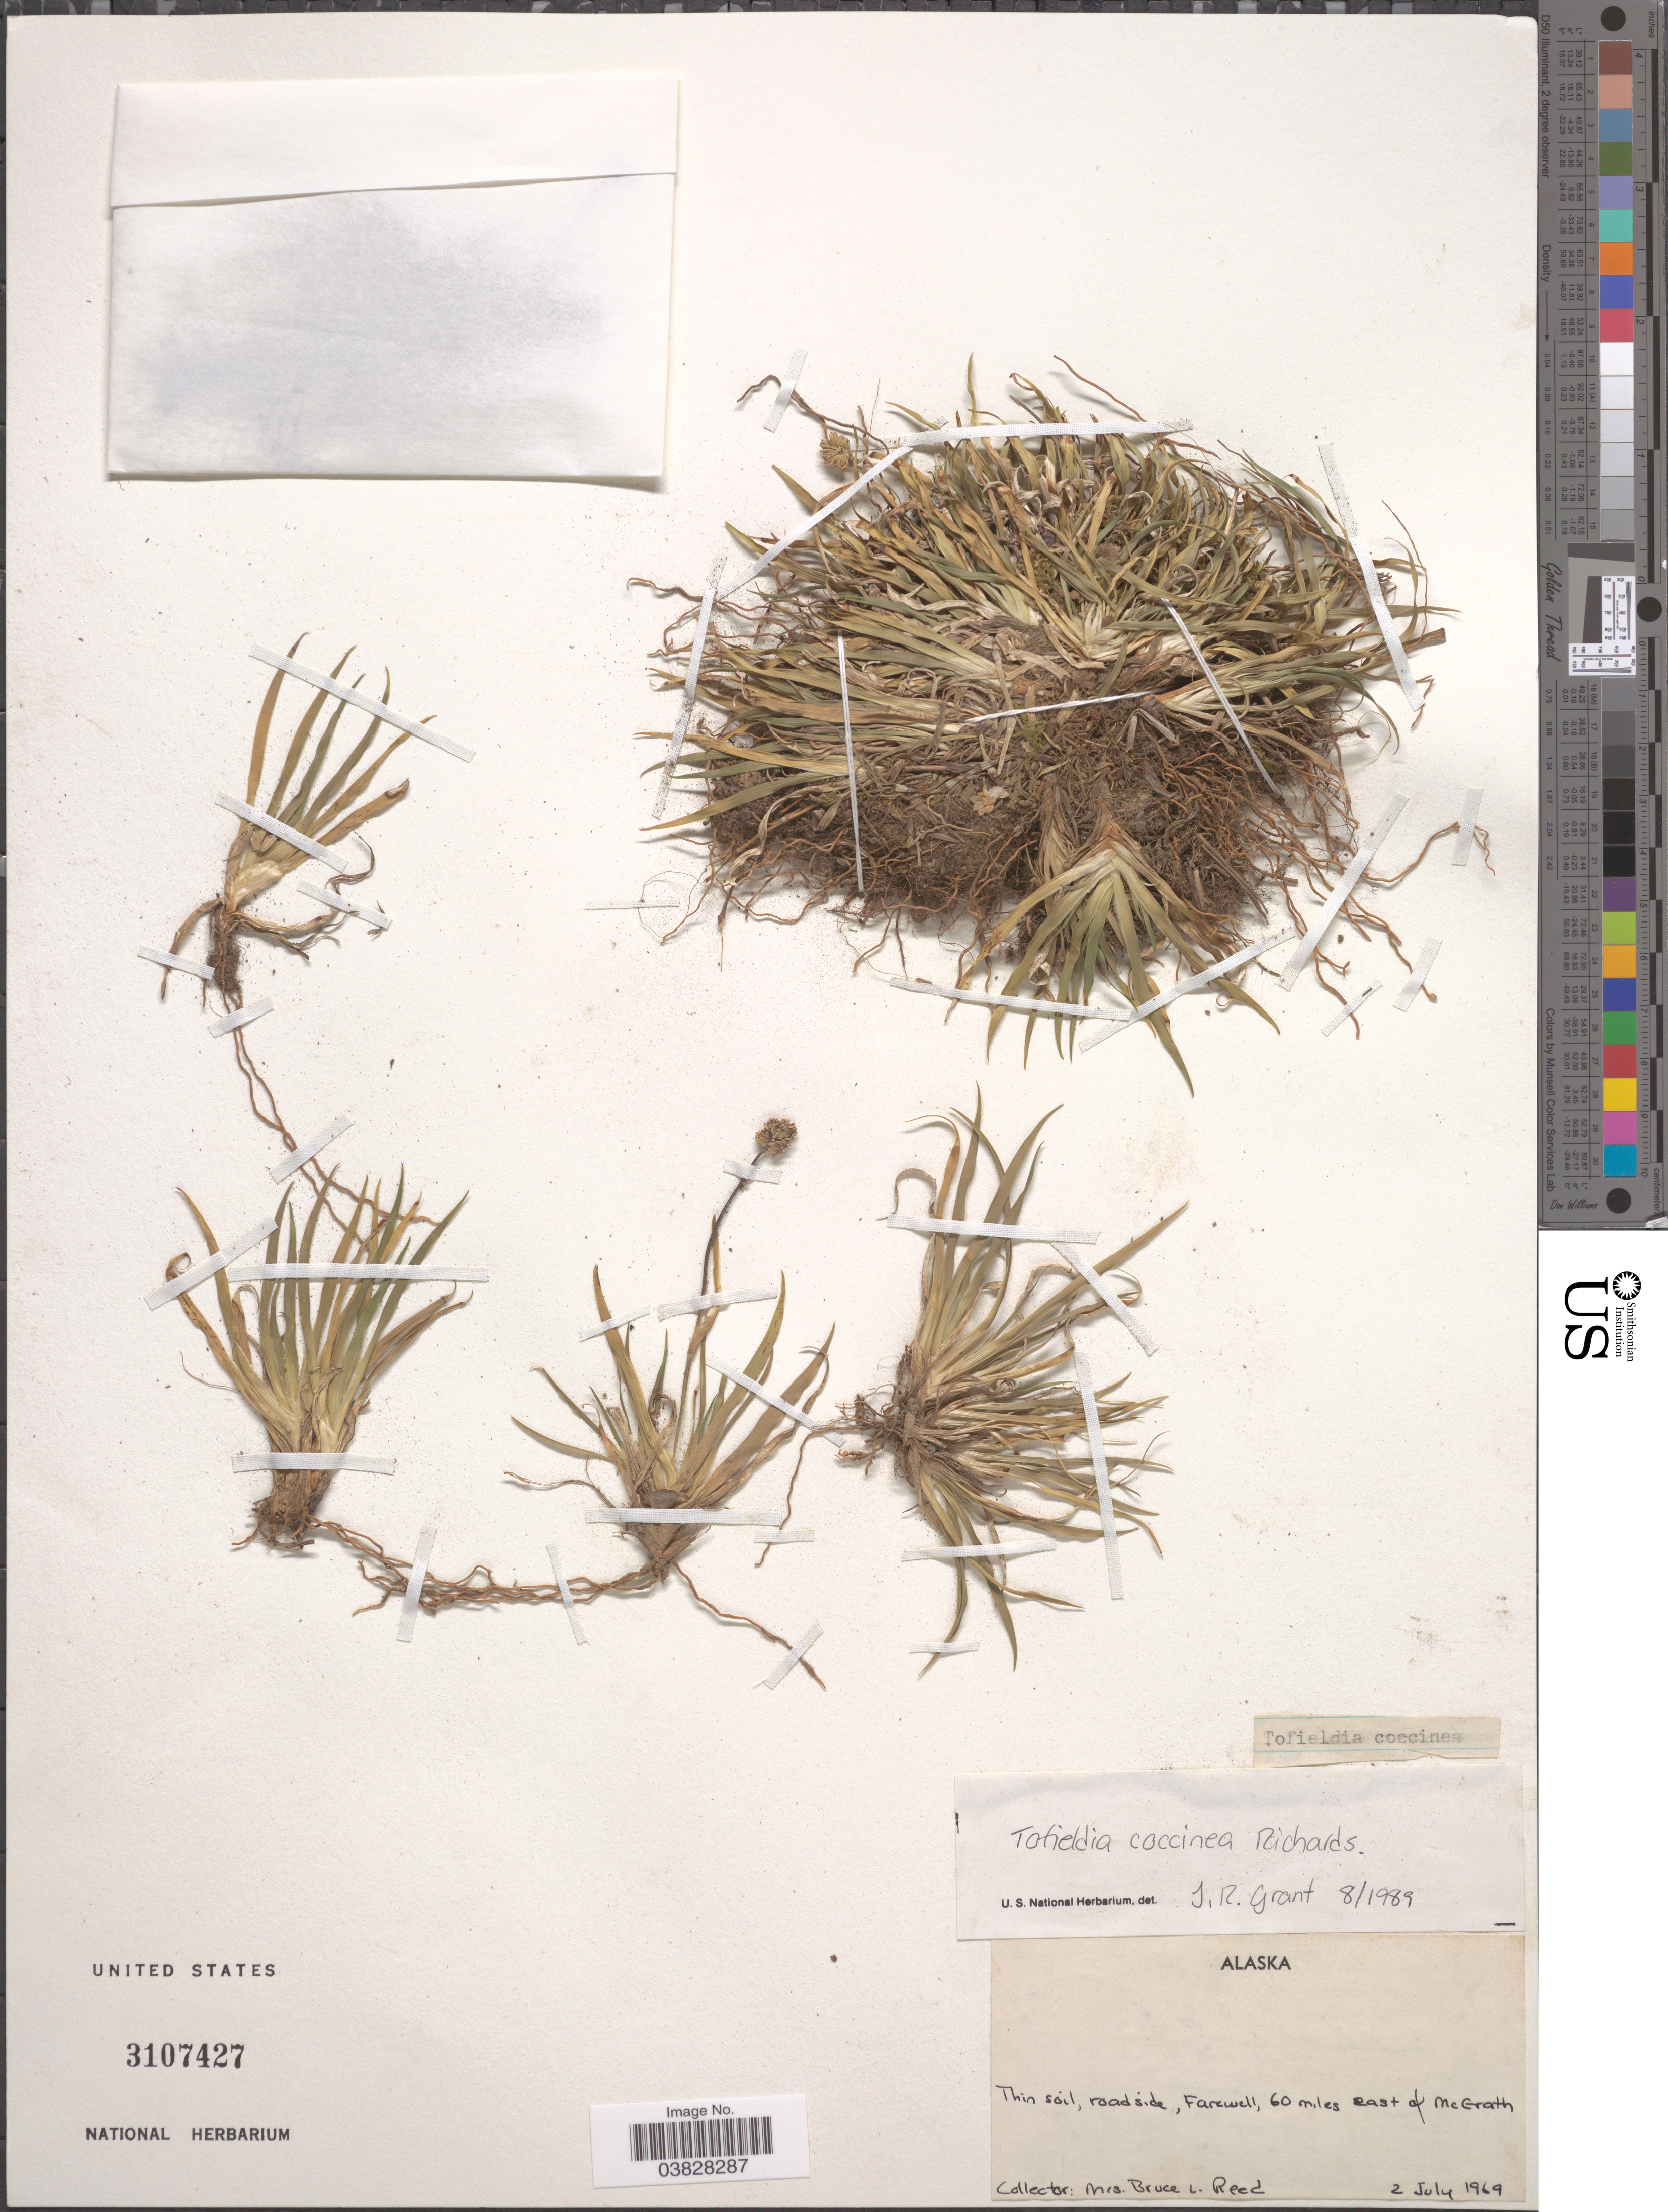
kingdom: Plantae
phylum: Tracheophyta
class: Liliopsida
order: Alismatales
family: Tofieldiaceae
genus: Tofieldia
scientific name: Tofieldia coccinea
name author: Richardson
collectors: B. Reed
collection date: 1969-07-02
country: United States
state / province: Alaska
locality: Farewell, 60 miles east of McGrath.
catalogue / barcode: US 3107427